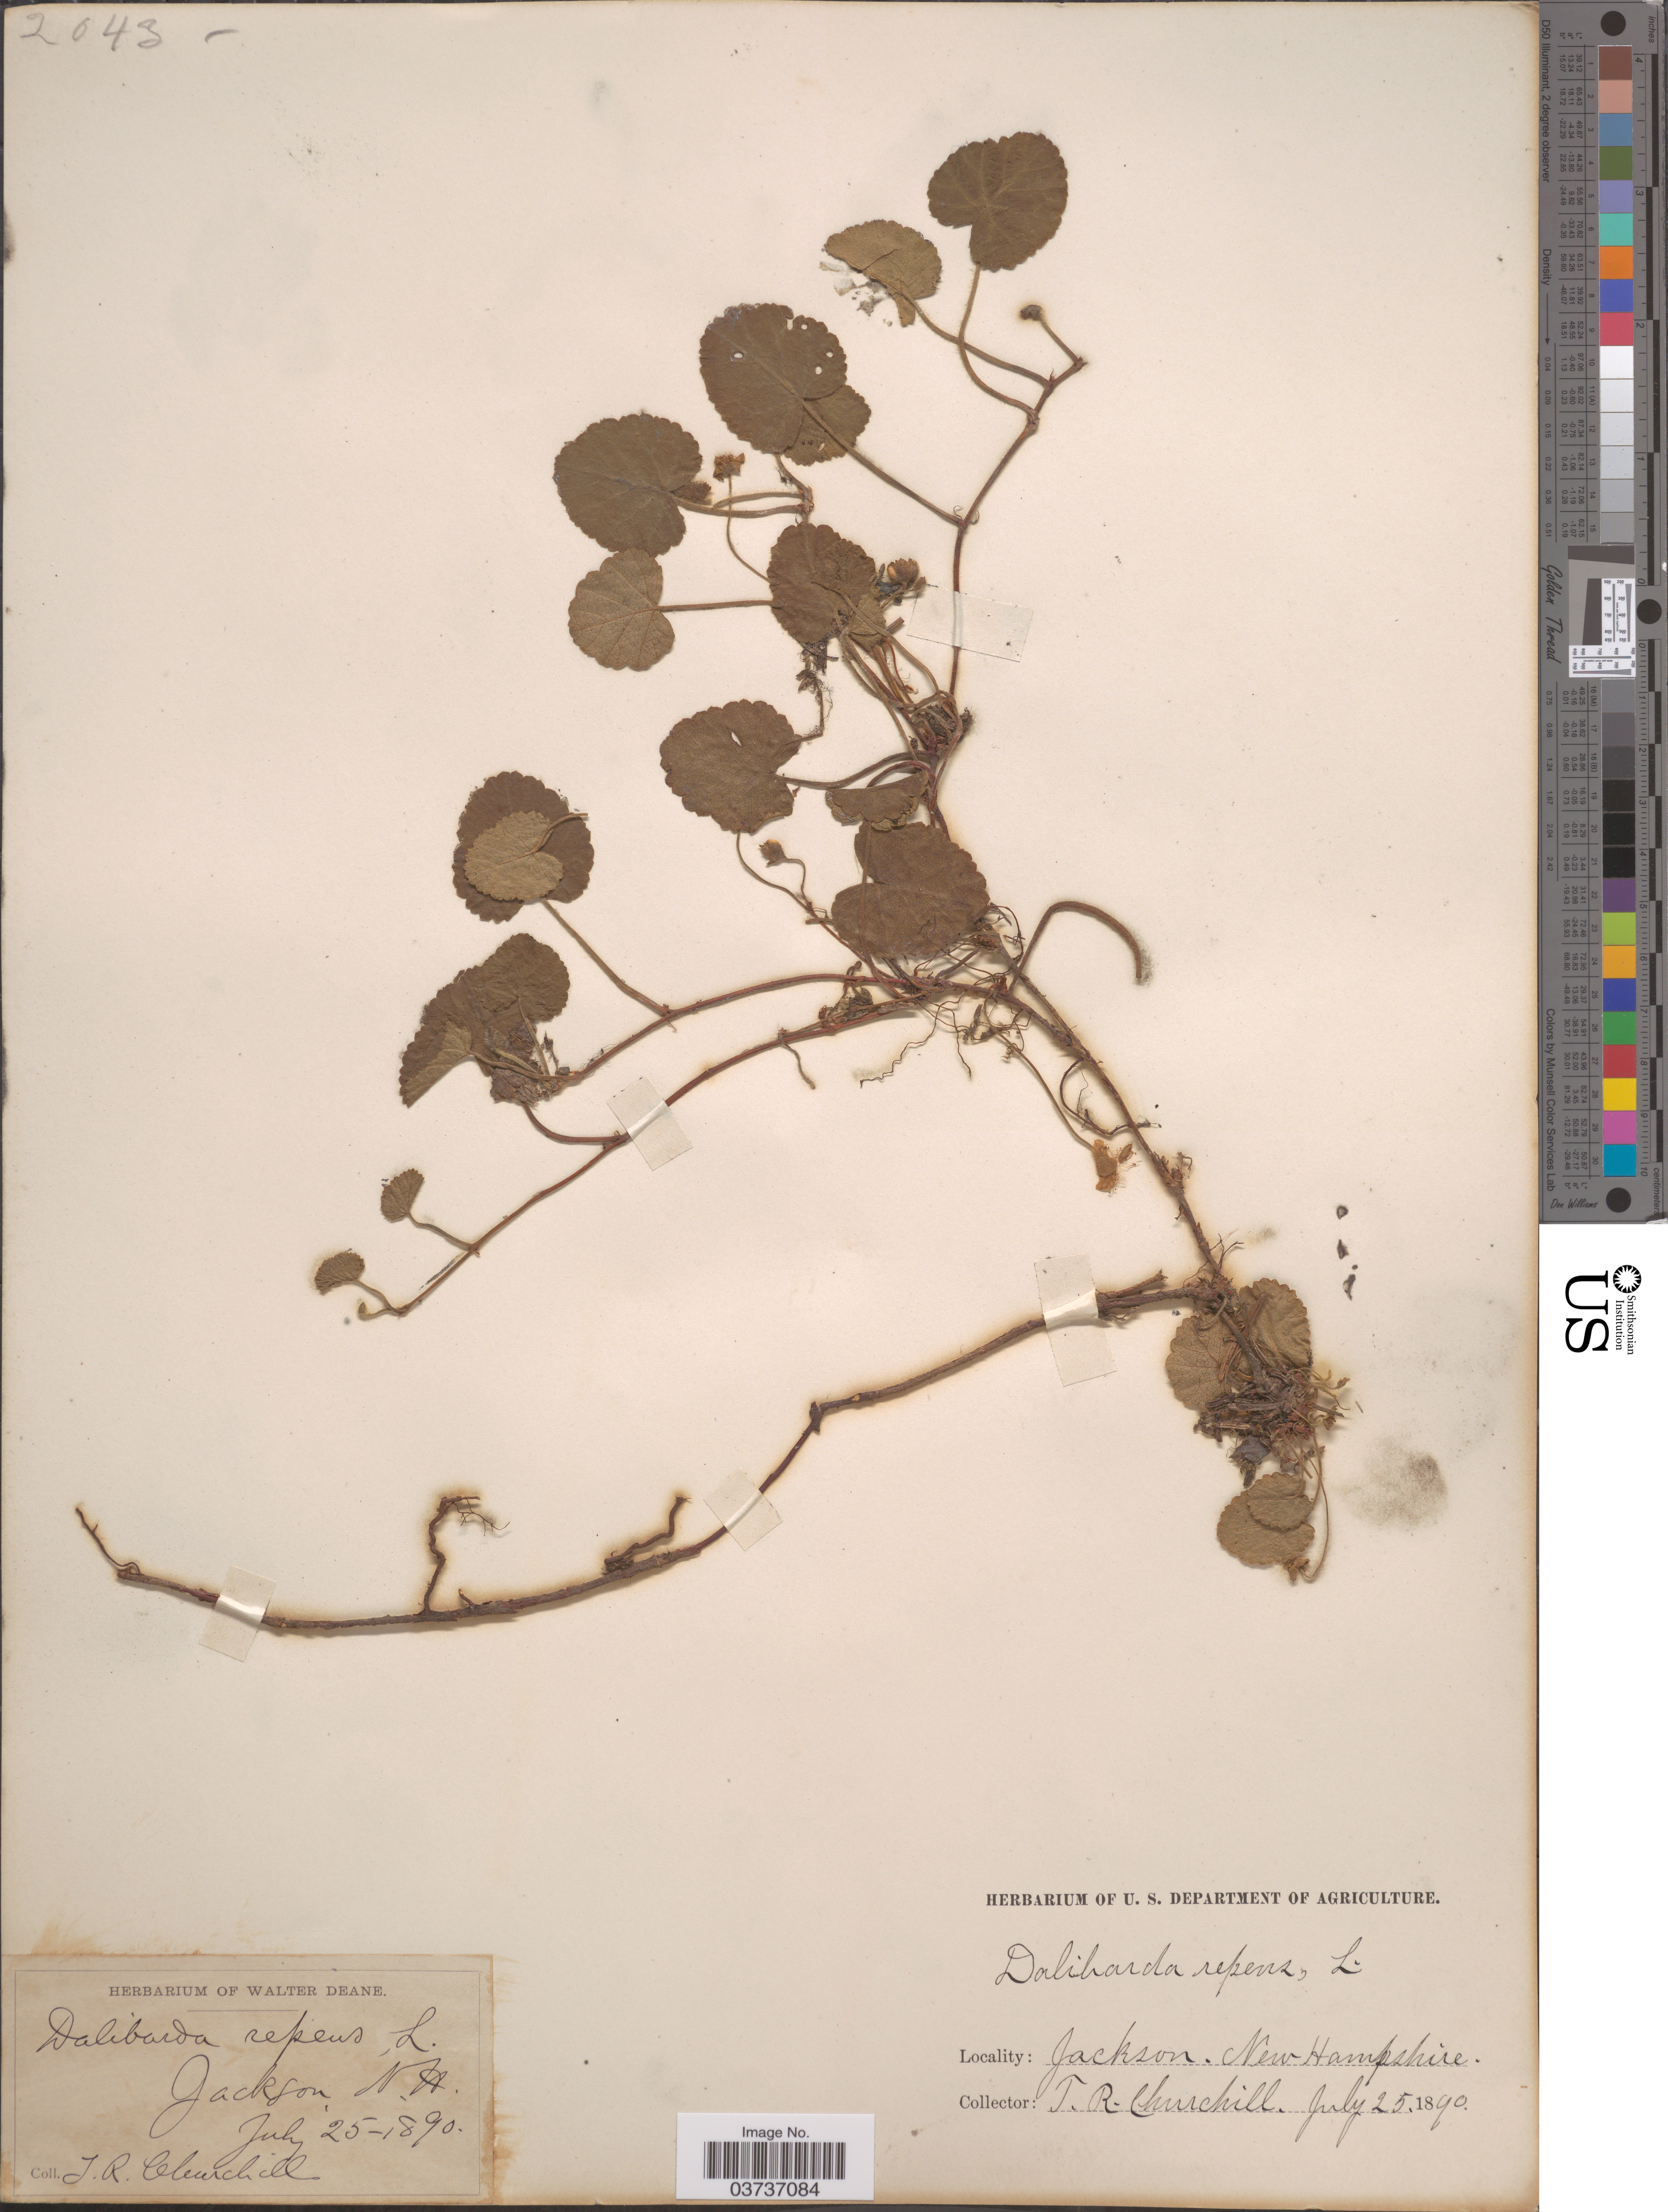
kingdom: Plantae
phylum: Tracheophyta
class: Magnoliopsida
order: Rosales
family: Rosaceae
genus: Dalibarda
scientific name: Dalibarda repens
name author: L.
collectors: T. Churchill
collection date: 1890-07-25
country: United States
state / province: New Hampshire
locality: Jackson.